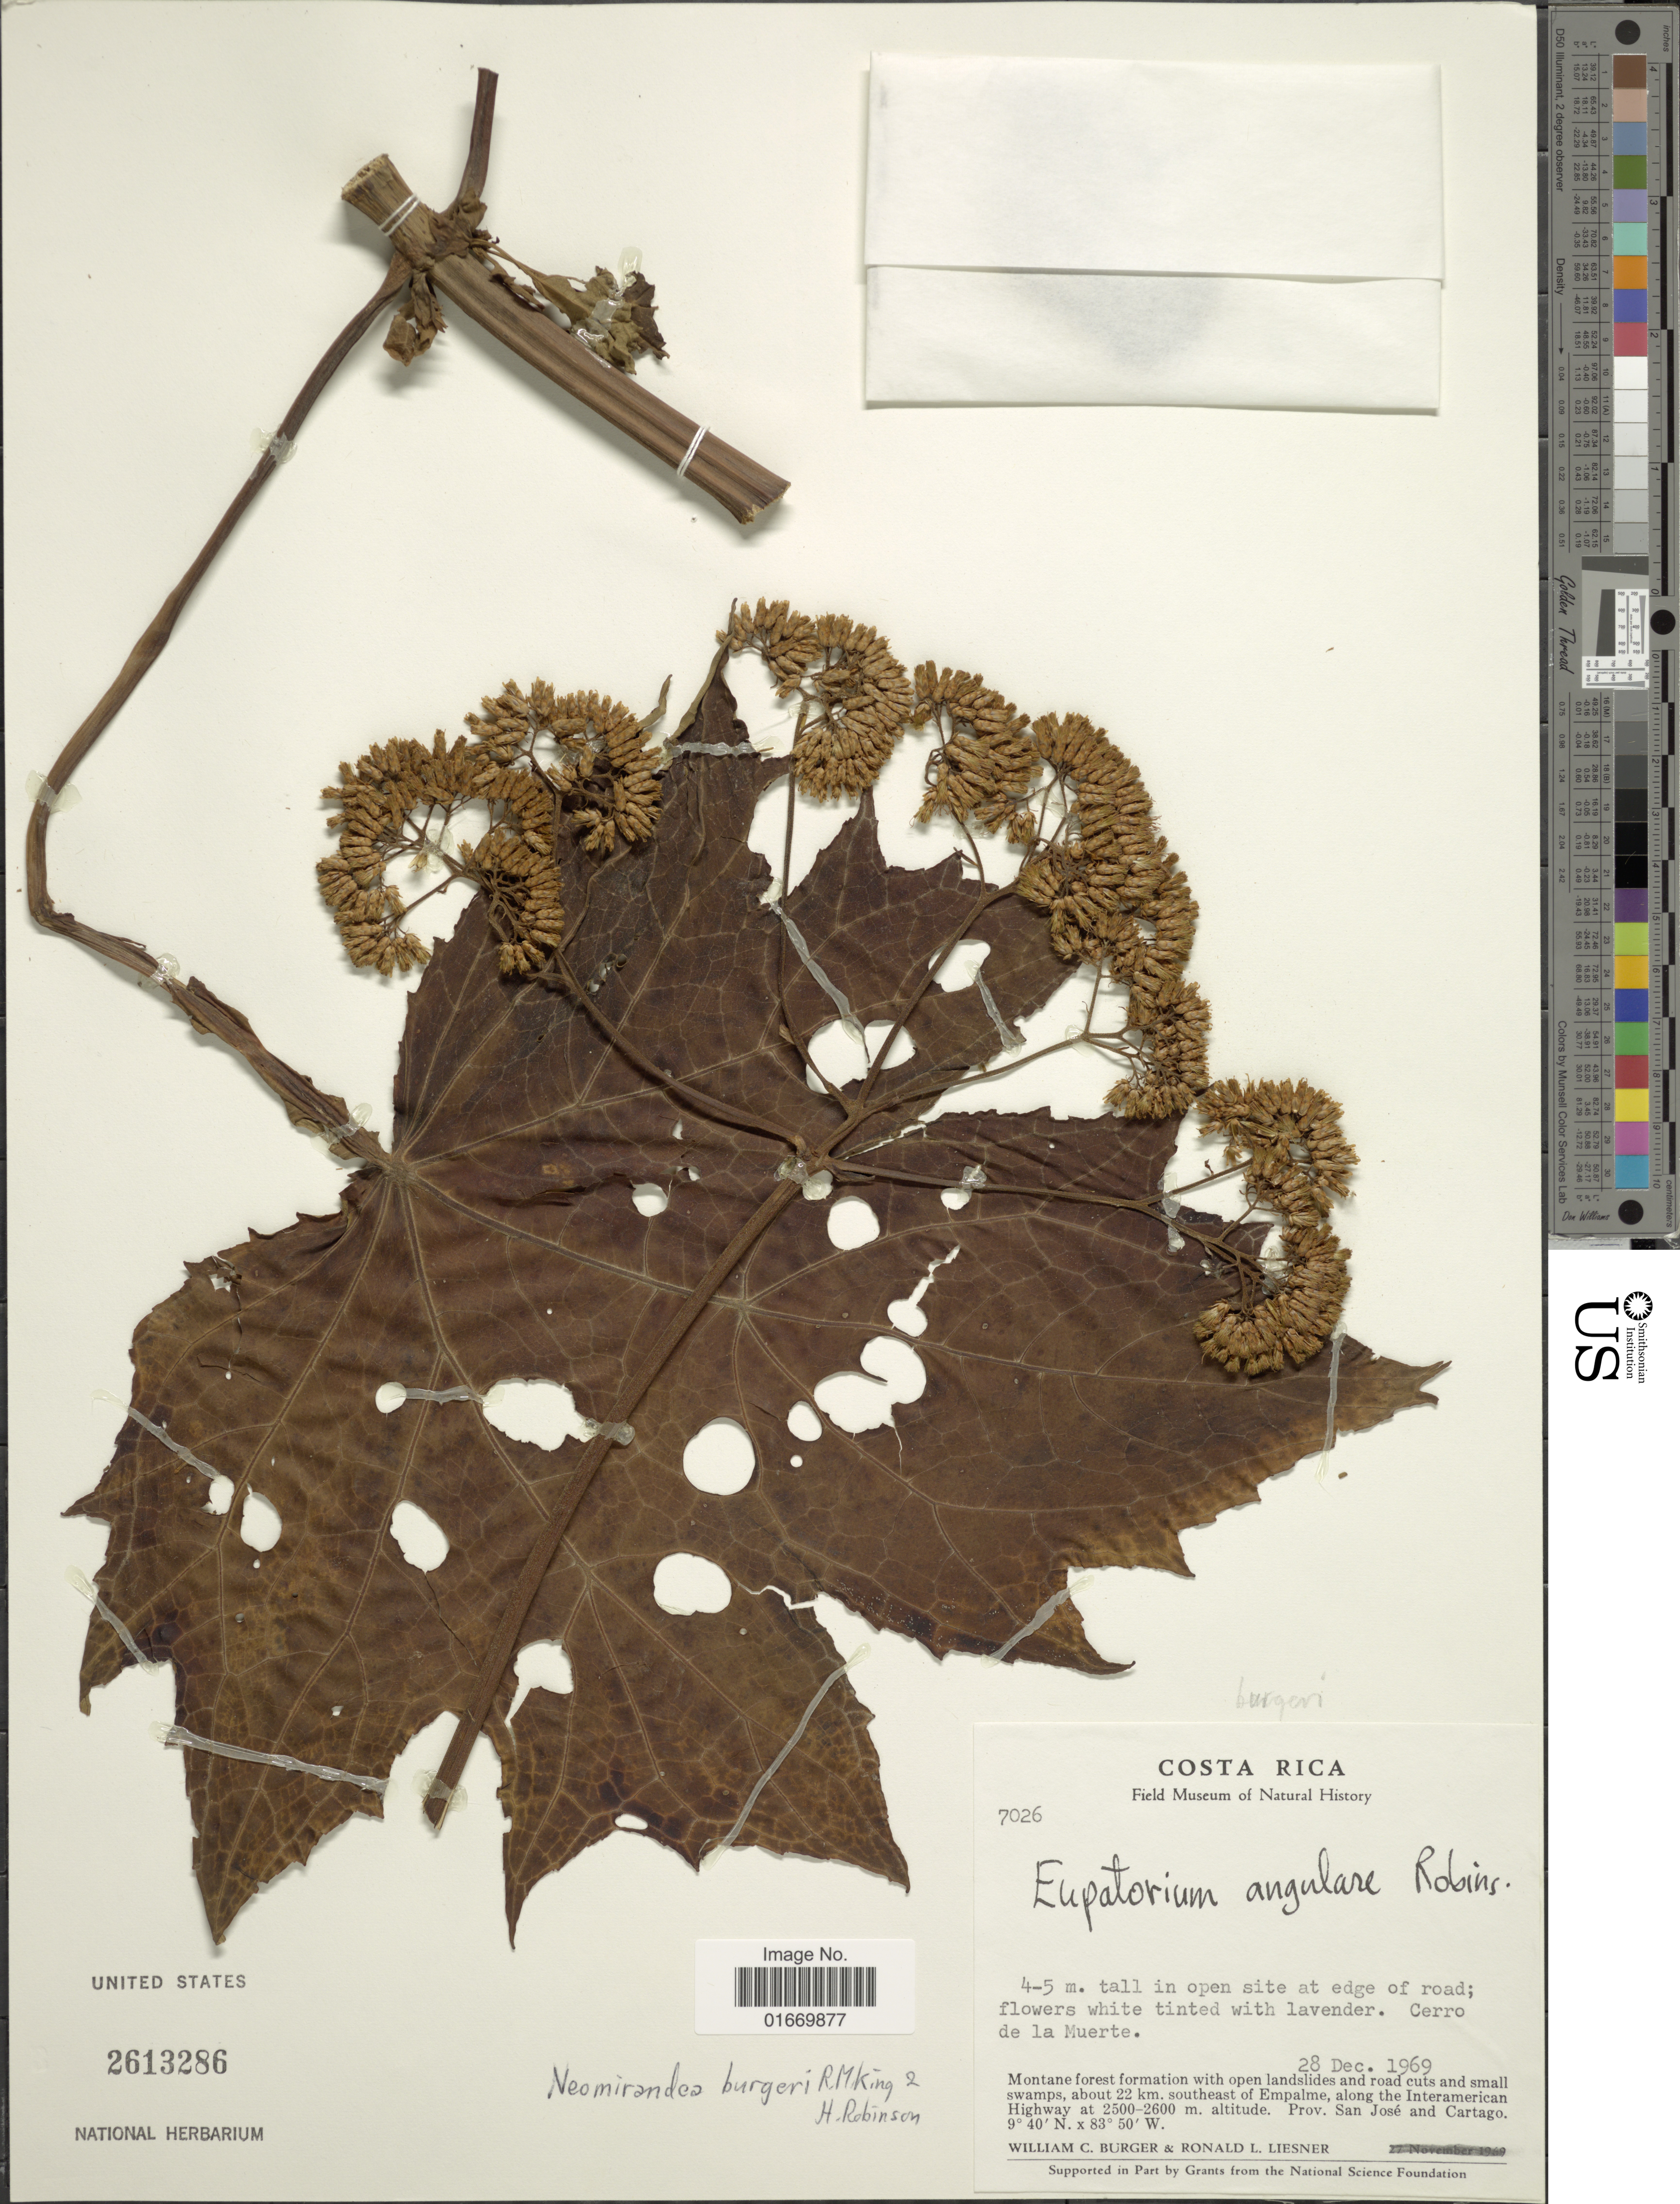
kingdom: Plantae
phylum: Tracheophyta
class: Magnoliopsida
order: Asterales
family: Asteraceae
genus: Neomirandea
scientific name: Neomirandea burgeri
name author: R.M. King & H. Rob.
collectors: W. Burger & R. L. Liesner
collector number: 7026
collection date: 1969-12-28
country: Costa Rica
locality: About 22 km. southeast of Empalme, along the Interamerican Highway, Prov. San Jose and Cartago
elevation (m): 2500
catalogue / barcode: US 2613286